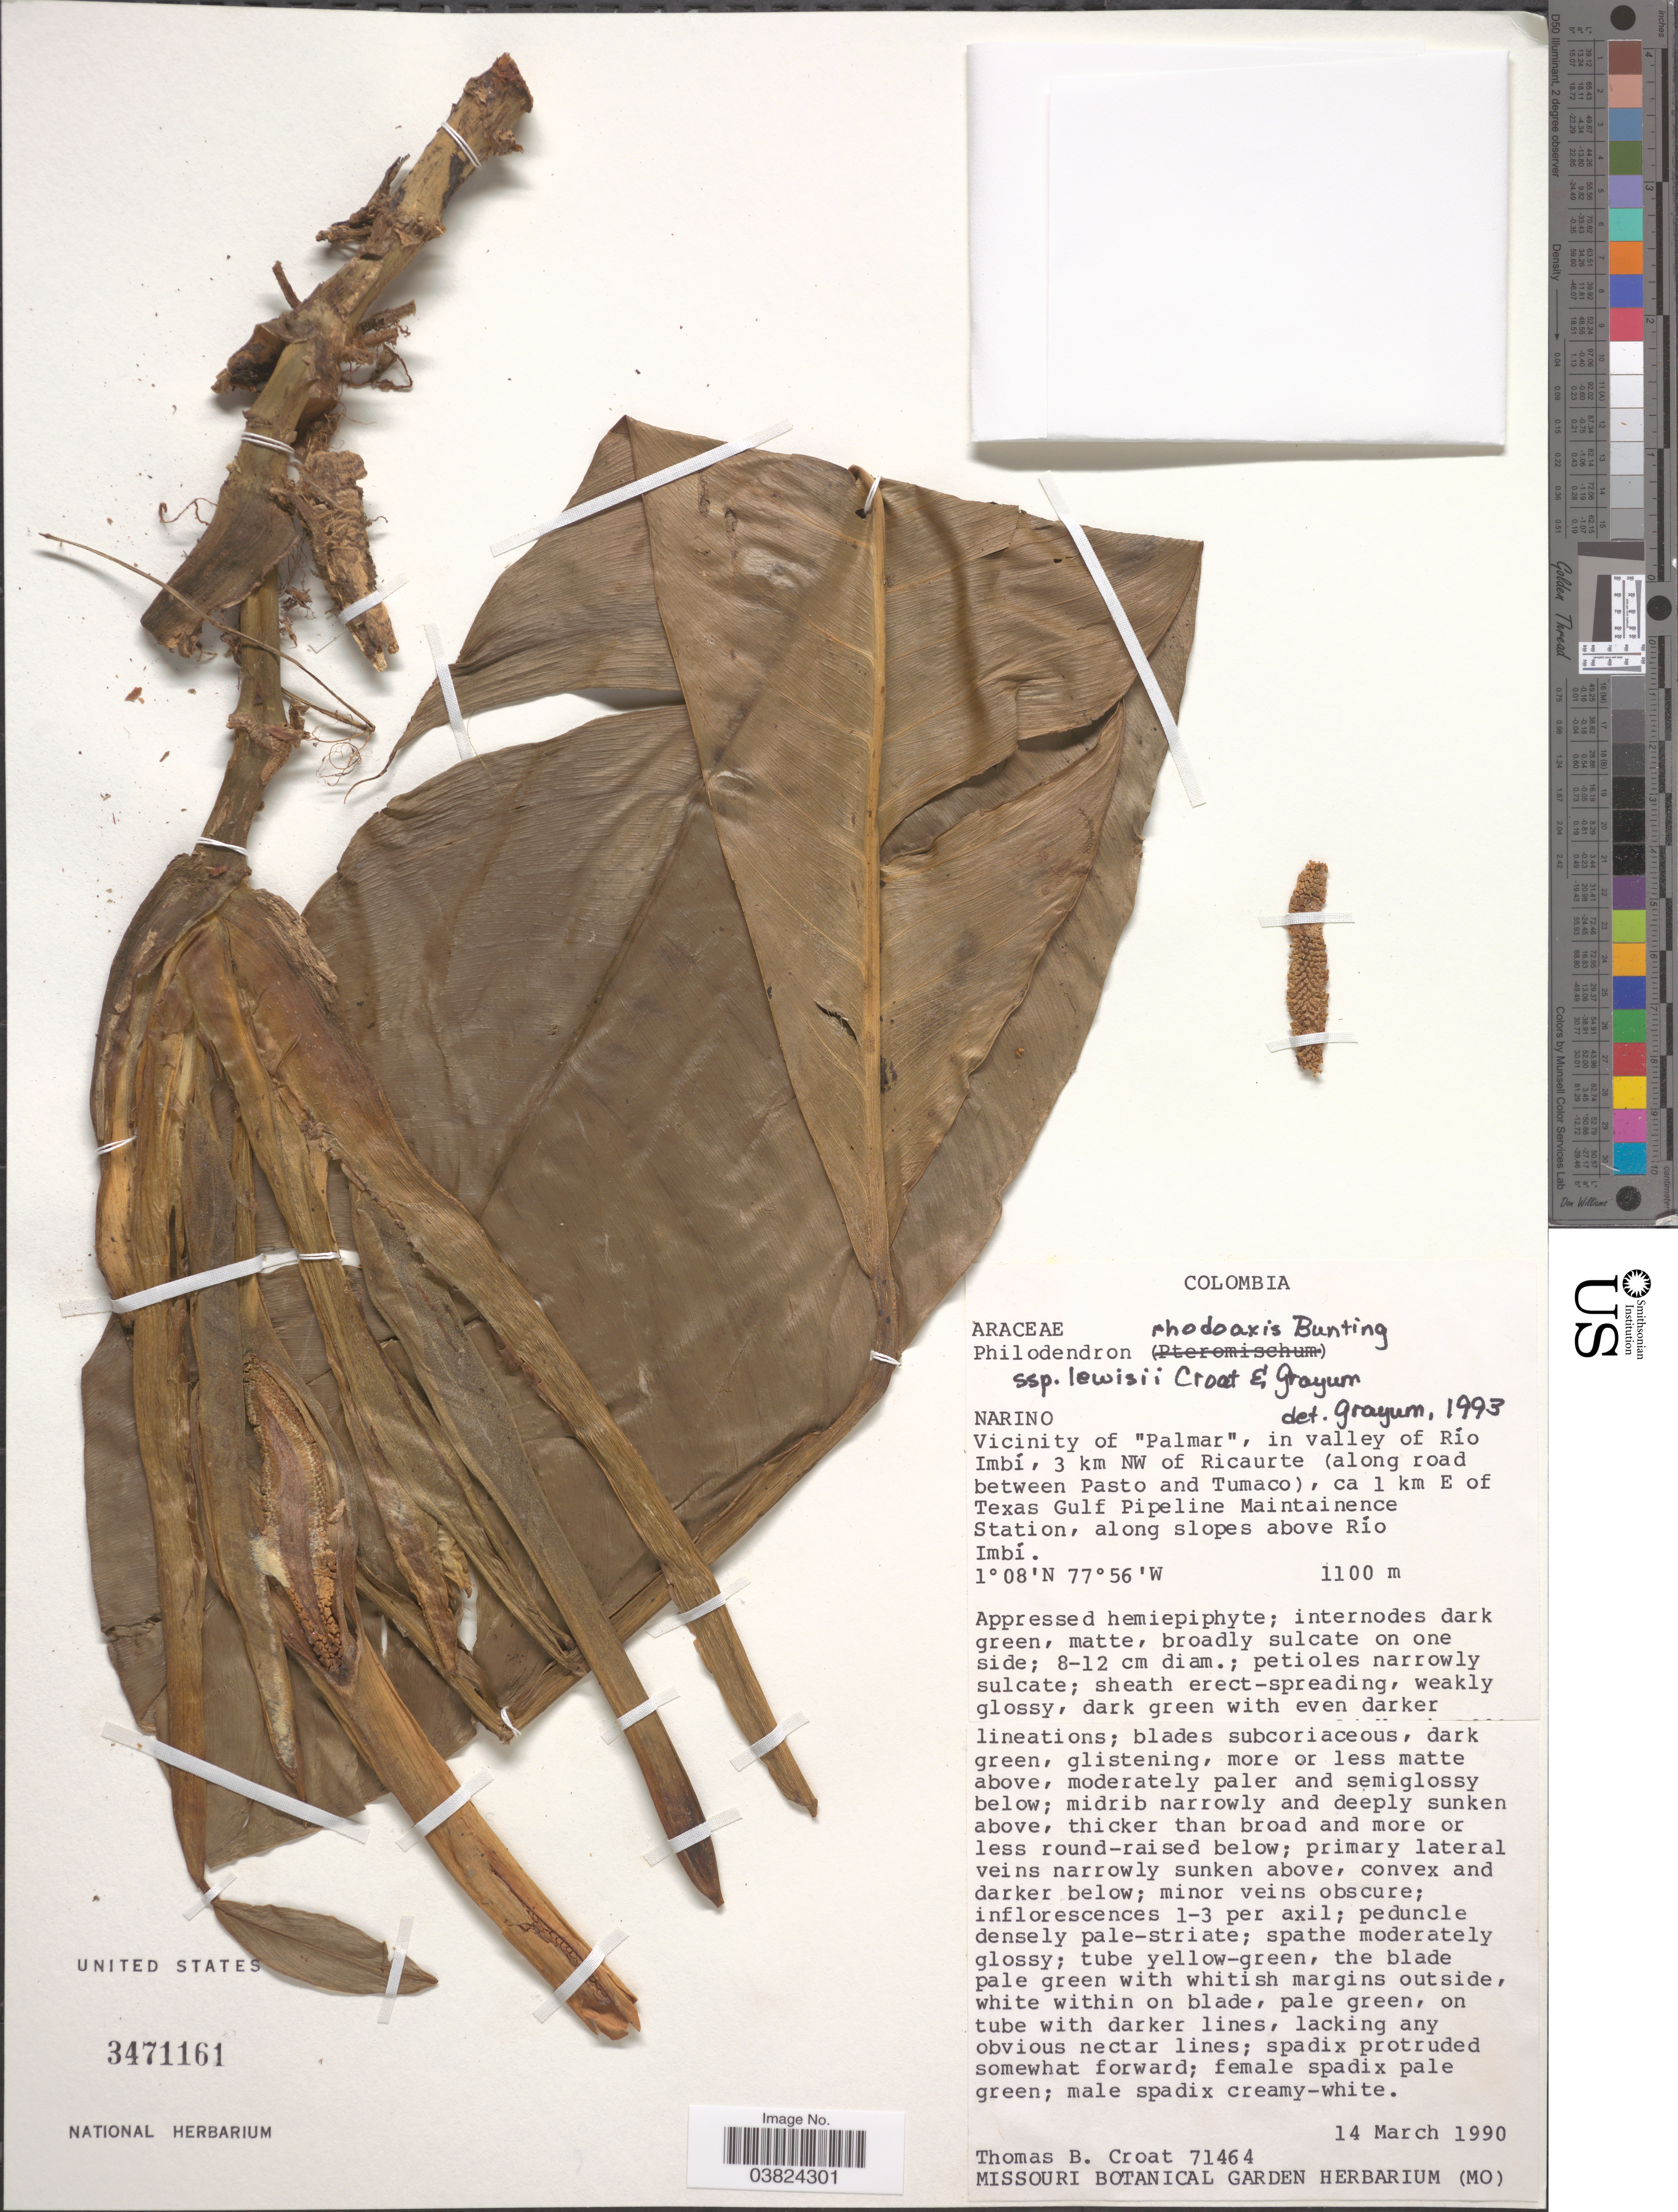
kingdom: Plantae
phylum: Tracheophyta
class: Liliopsida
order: Alismatales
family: Araceae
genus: Philodendron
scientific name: Philodendron rhodoaxis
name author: G.S. Bunting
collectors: T. B. Croat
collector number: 71464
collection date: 1990-03-14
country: Colombia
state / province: Nariño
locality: Narino. Vicinity of 'Palmar', in valley of Río Imbí, 3 km NW of Ricaurte (along road between Pato and Tumaco), ca 1 km E of Texas Gulf Pipeline Maintainence Station, along slopes above Río Imbí.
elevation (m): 1100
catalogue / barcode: US 3471161